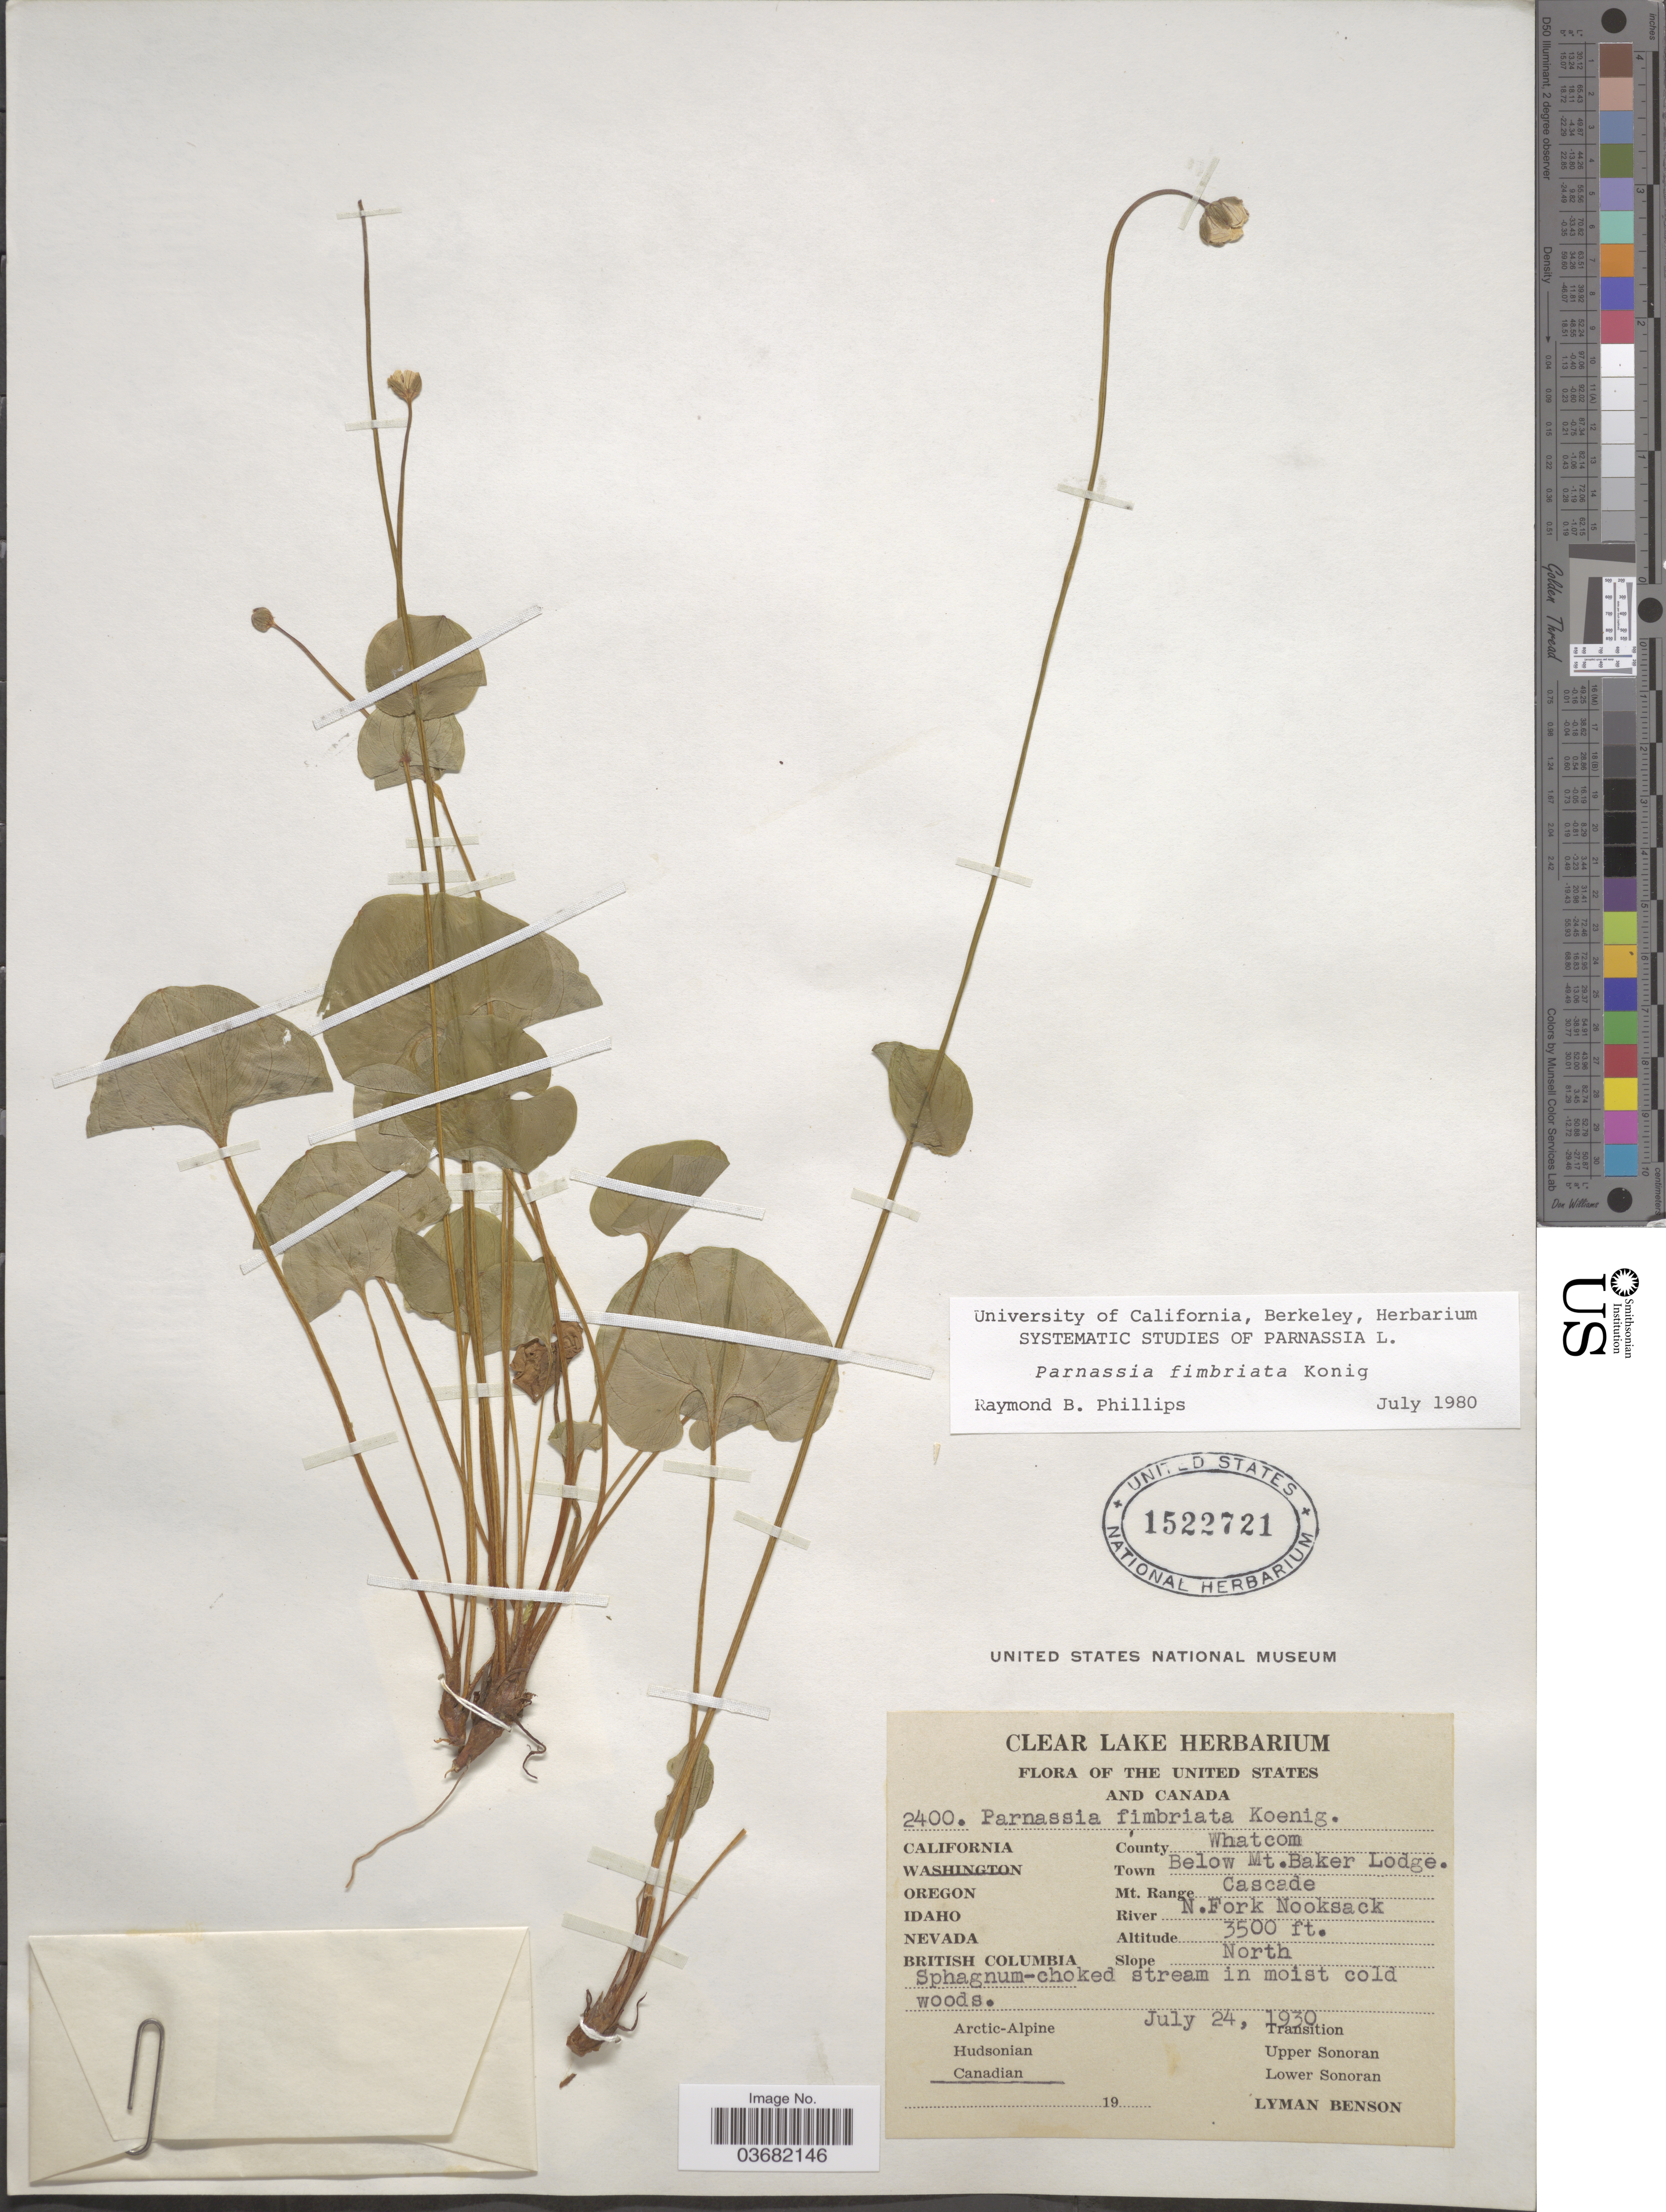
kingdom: Plantae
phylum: Tracheophyta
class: Magnoliopsida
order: Celastrales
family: Parnassiaceae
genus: Parnassia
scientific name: Parnassia fimbriata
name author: K.D. Koenig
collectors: L. D. Benson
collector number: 2400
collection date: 1930-07-24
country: United States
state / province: Washington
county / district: Whatcom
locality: County Whatcom. Town Below Mt. Baker Lodge. Mt. Range Cascade. River N. Fork Nooksack. Slope North. Canafdain.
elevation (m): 1067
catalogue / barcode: US 1522721